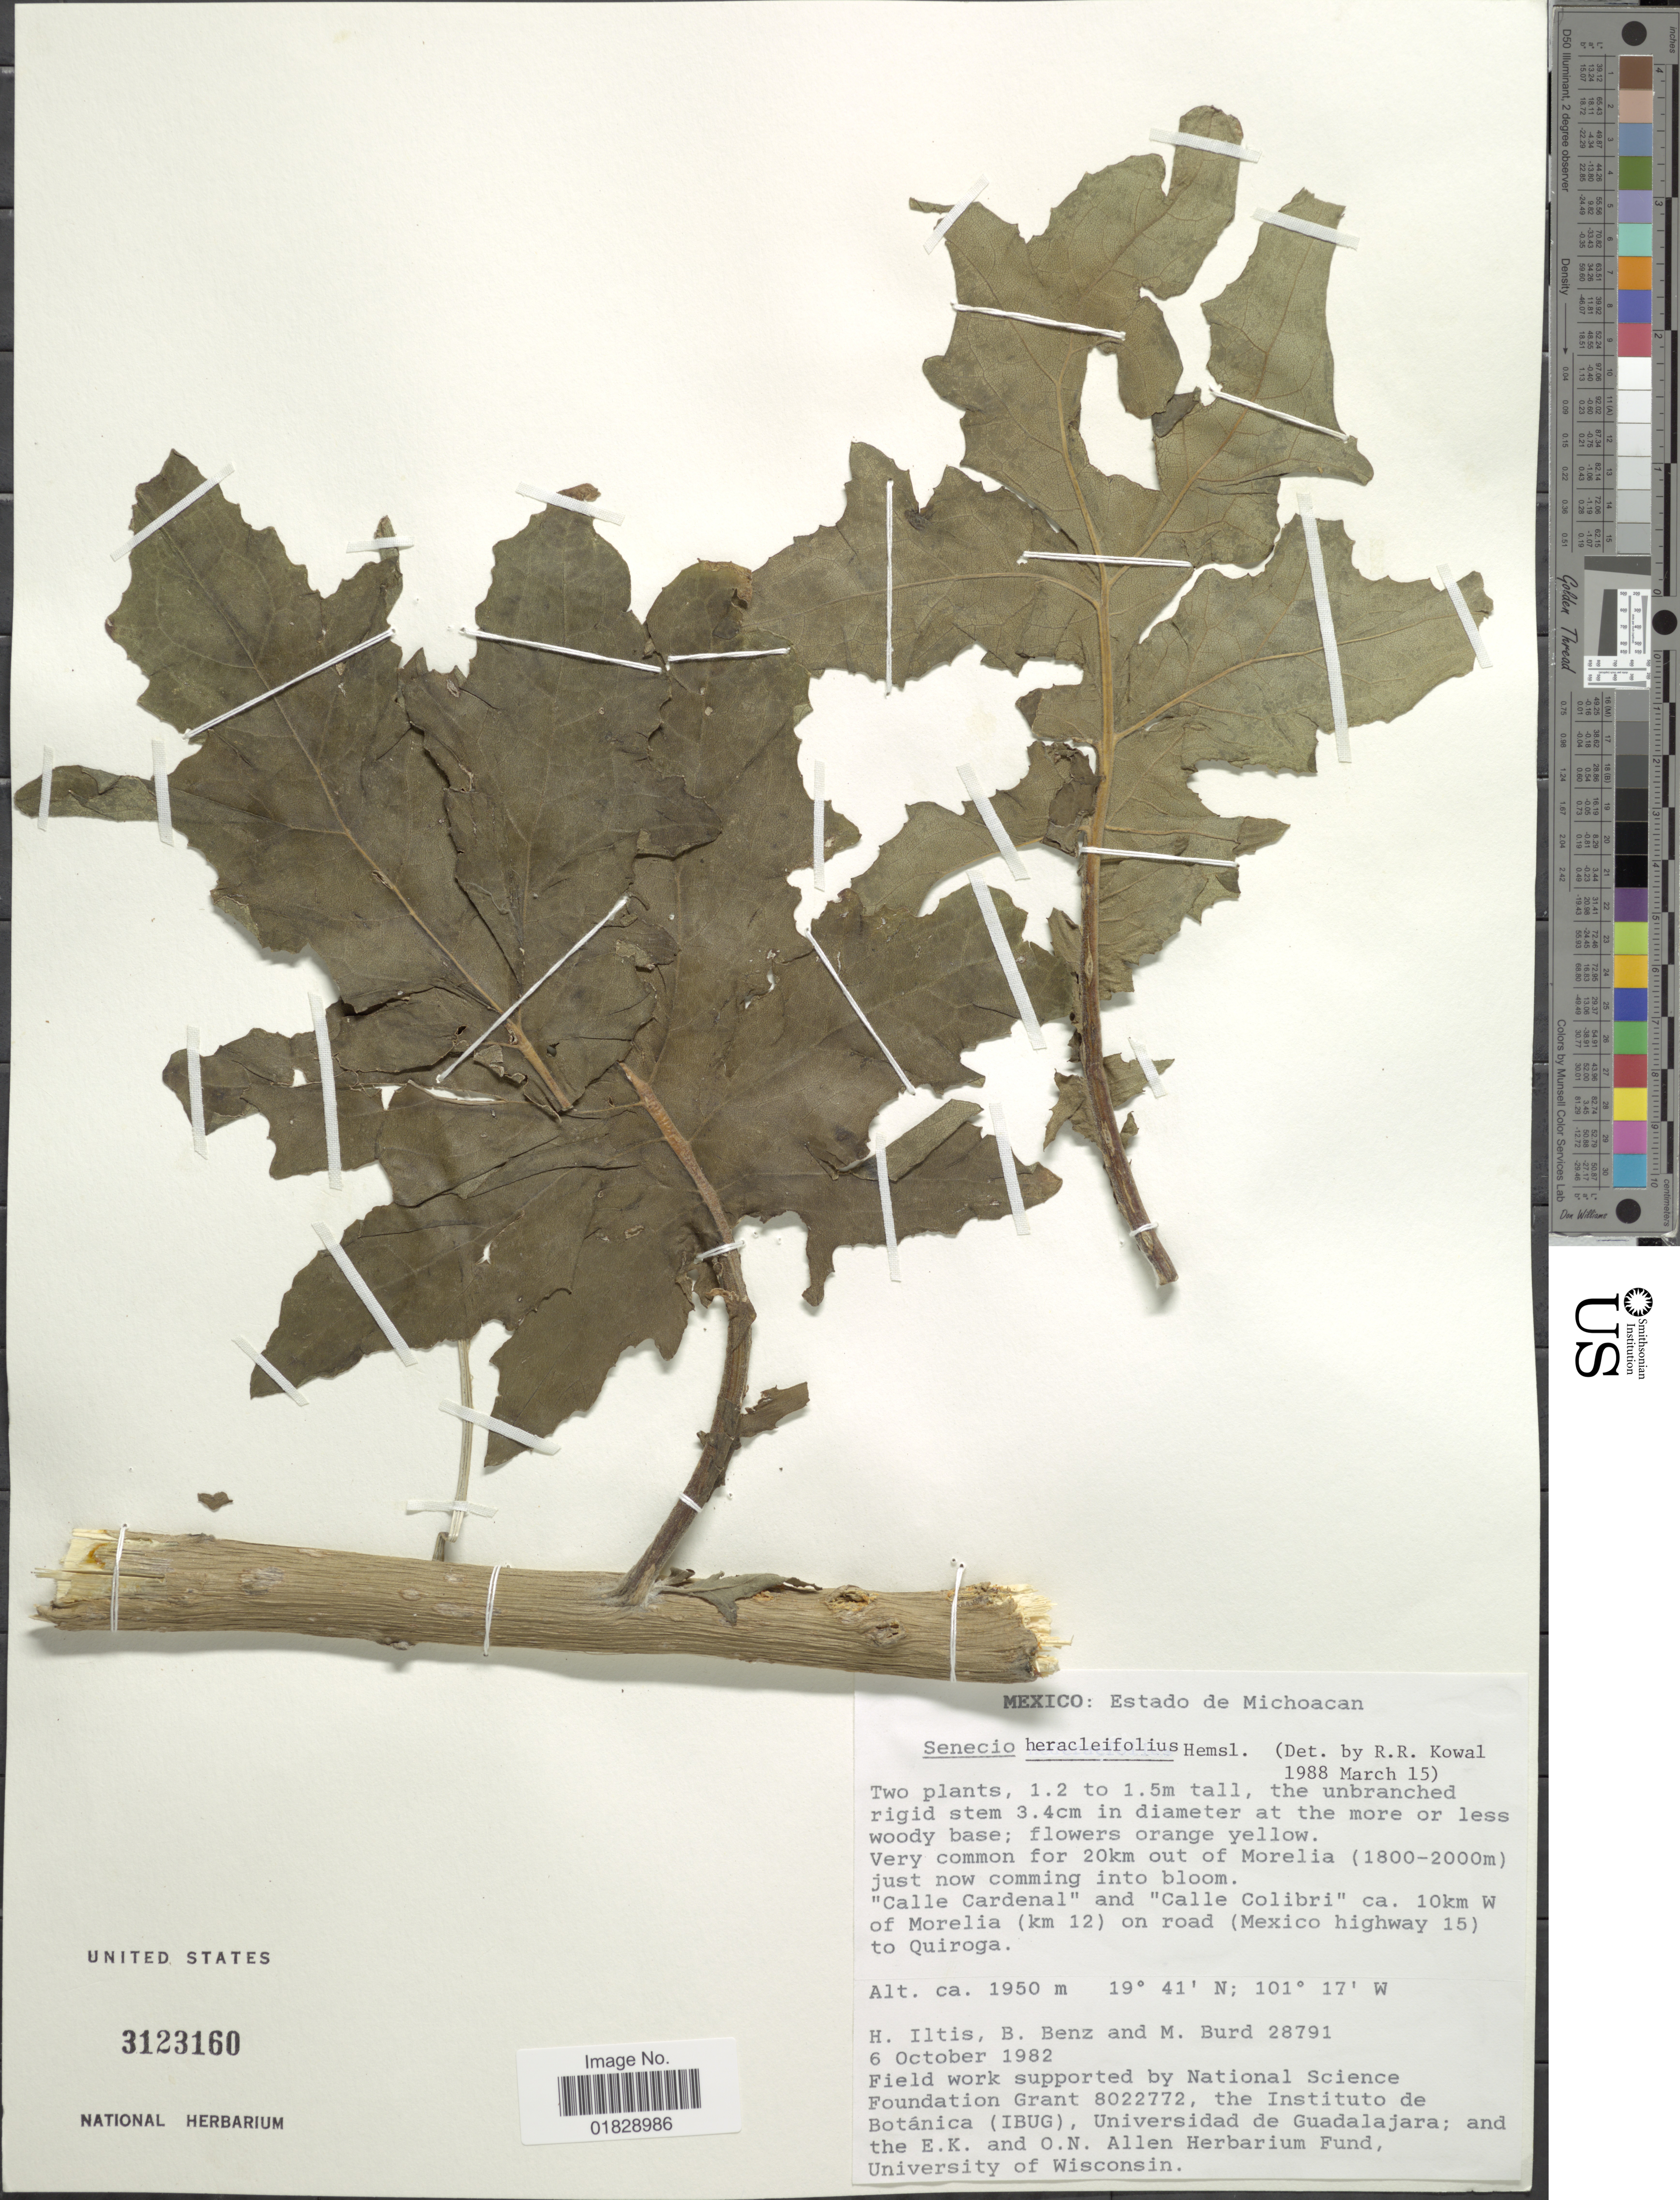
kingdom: Plantae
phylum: Tracheophyta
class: Magnoliopsida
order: Asterales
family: Asteraceae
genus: Roldana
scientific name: Roldana heracleifolia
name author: (Hemsl.) H. Rob. & Brettell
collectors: H. Iltis, B. Benz & M. Burd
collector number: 28791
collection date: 1982-10-06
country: Mexico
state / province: Michoacán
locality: Estado de Michoacan. "Calle Cardenal" and "Calle Colibri" ca. 10km W of Morelia (km 12) on road (Mexico highway 15) to Quiroga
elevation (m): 1950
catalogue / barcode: US 3123160